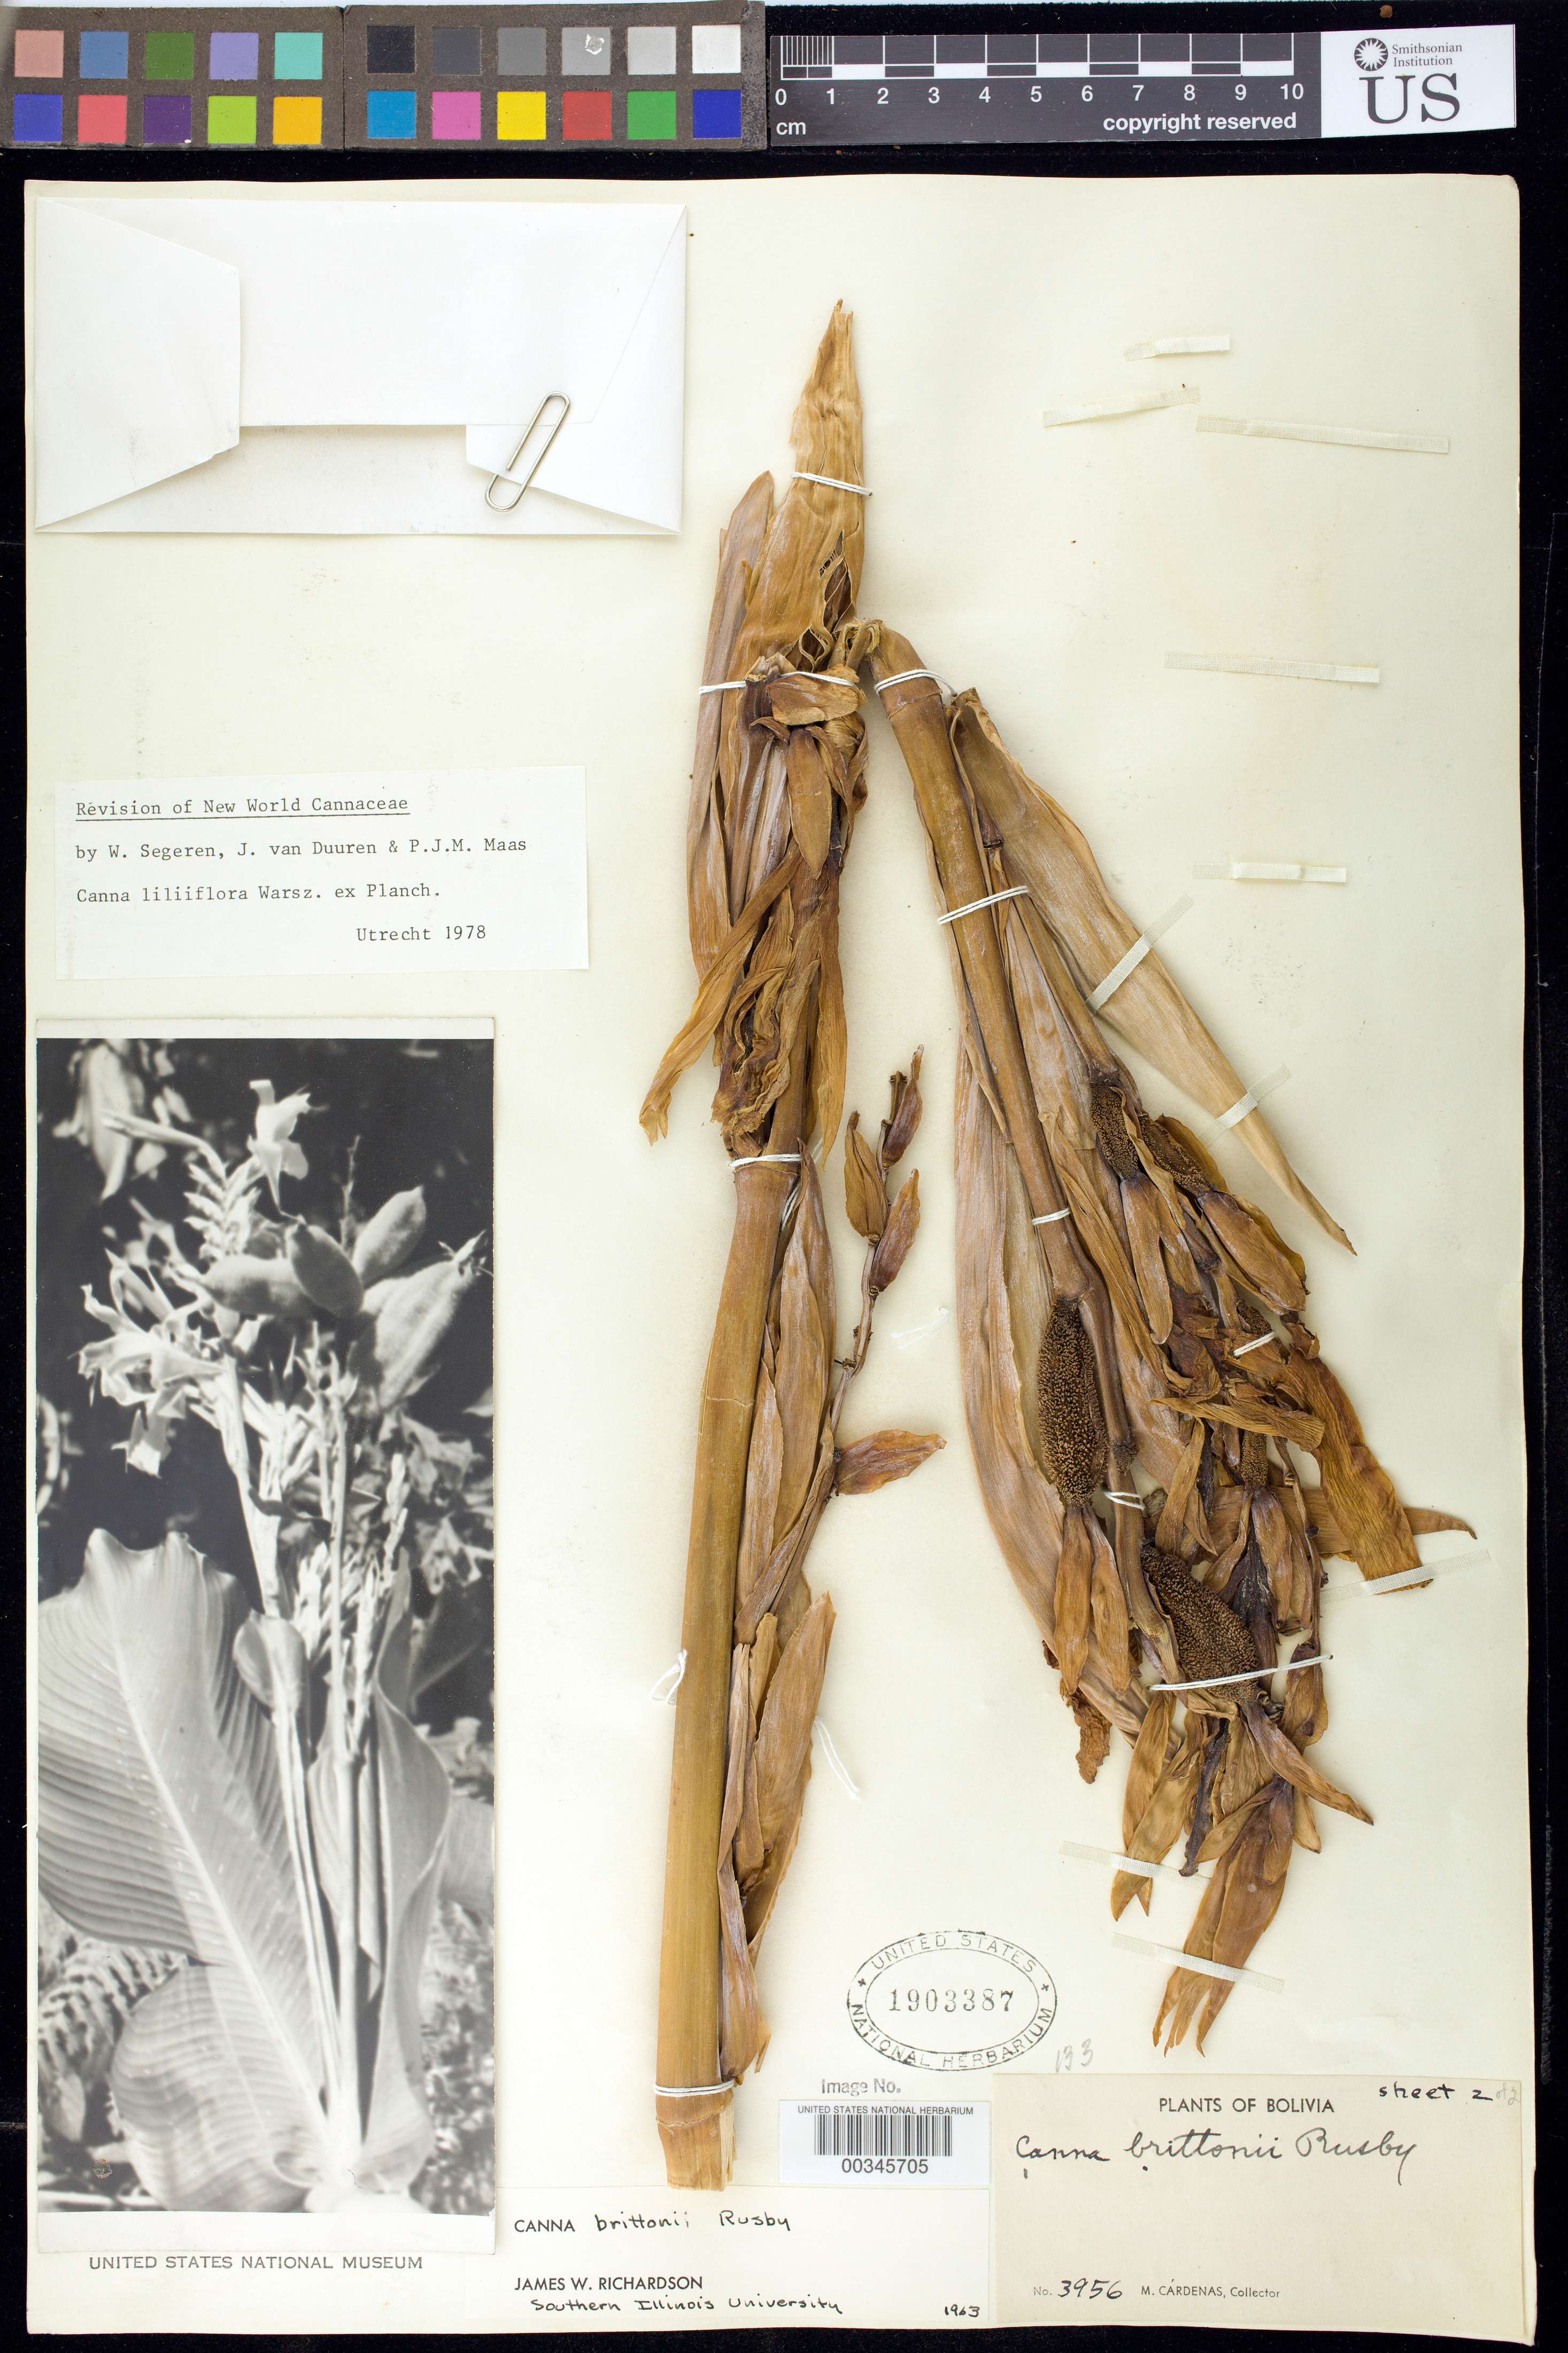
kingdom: Plantae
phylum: Tracheophyta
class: Liliopsida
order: Zingiberales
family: Cannaceae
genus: Canna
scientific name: Canna liliiflora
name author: Warsz. ex Planch.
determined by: Segeren, W.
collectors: M. Cárdenas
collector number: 3956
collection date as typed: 29 Jun 1947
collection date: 1947-06-29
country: Bolivia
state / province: Cochabamba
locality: Achira - Pampa - way to Yungas of Totora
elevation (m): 2000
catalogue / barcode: US 1903387